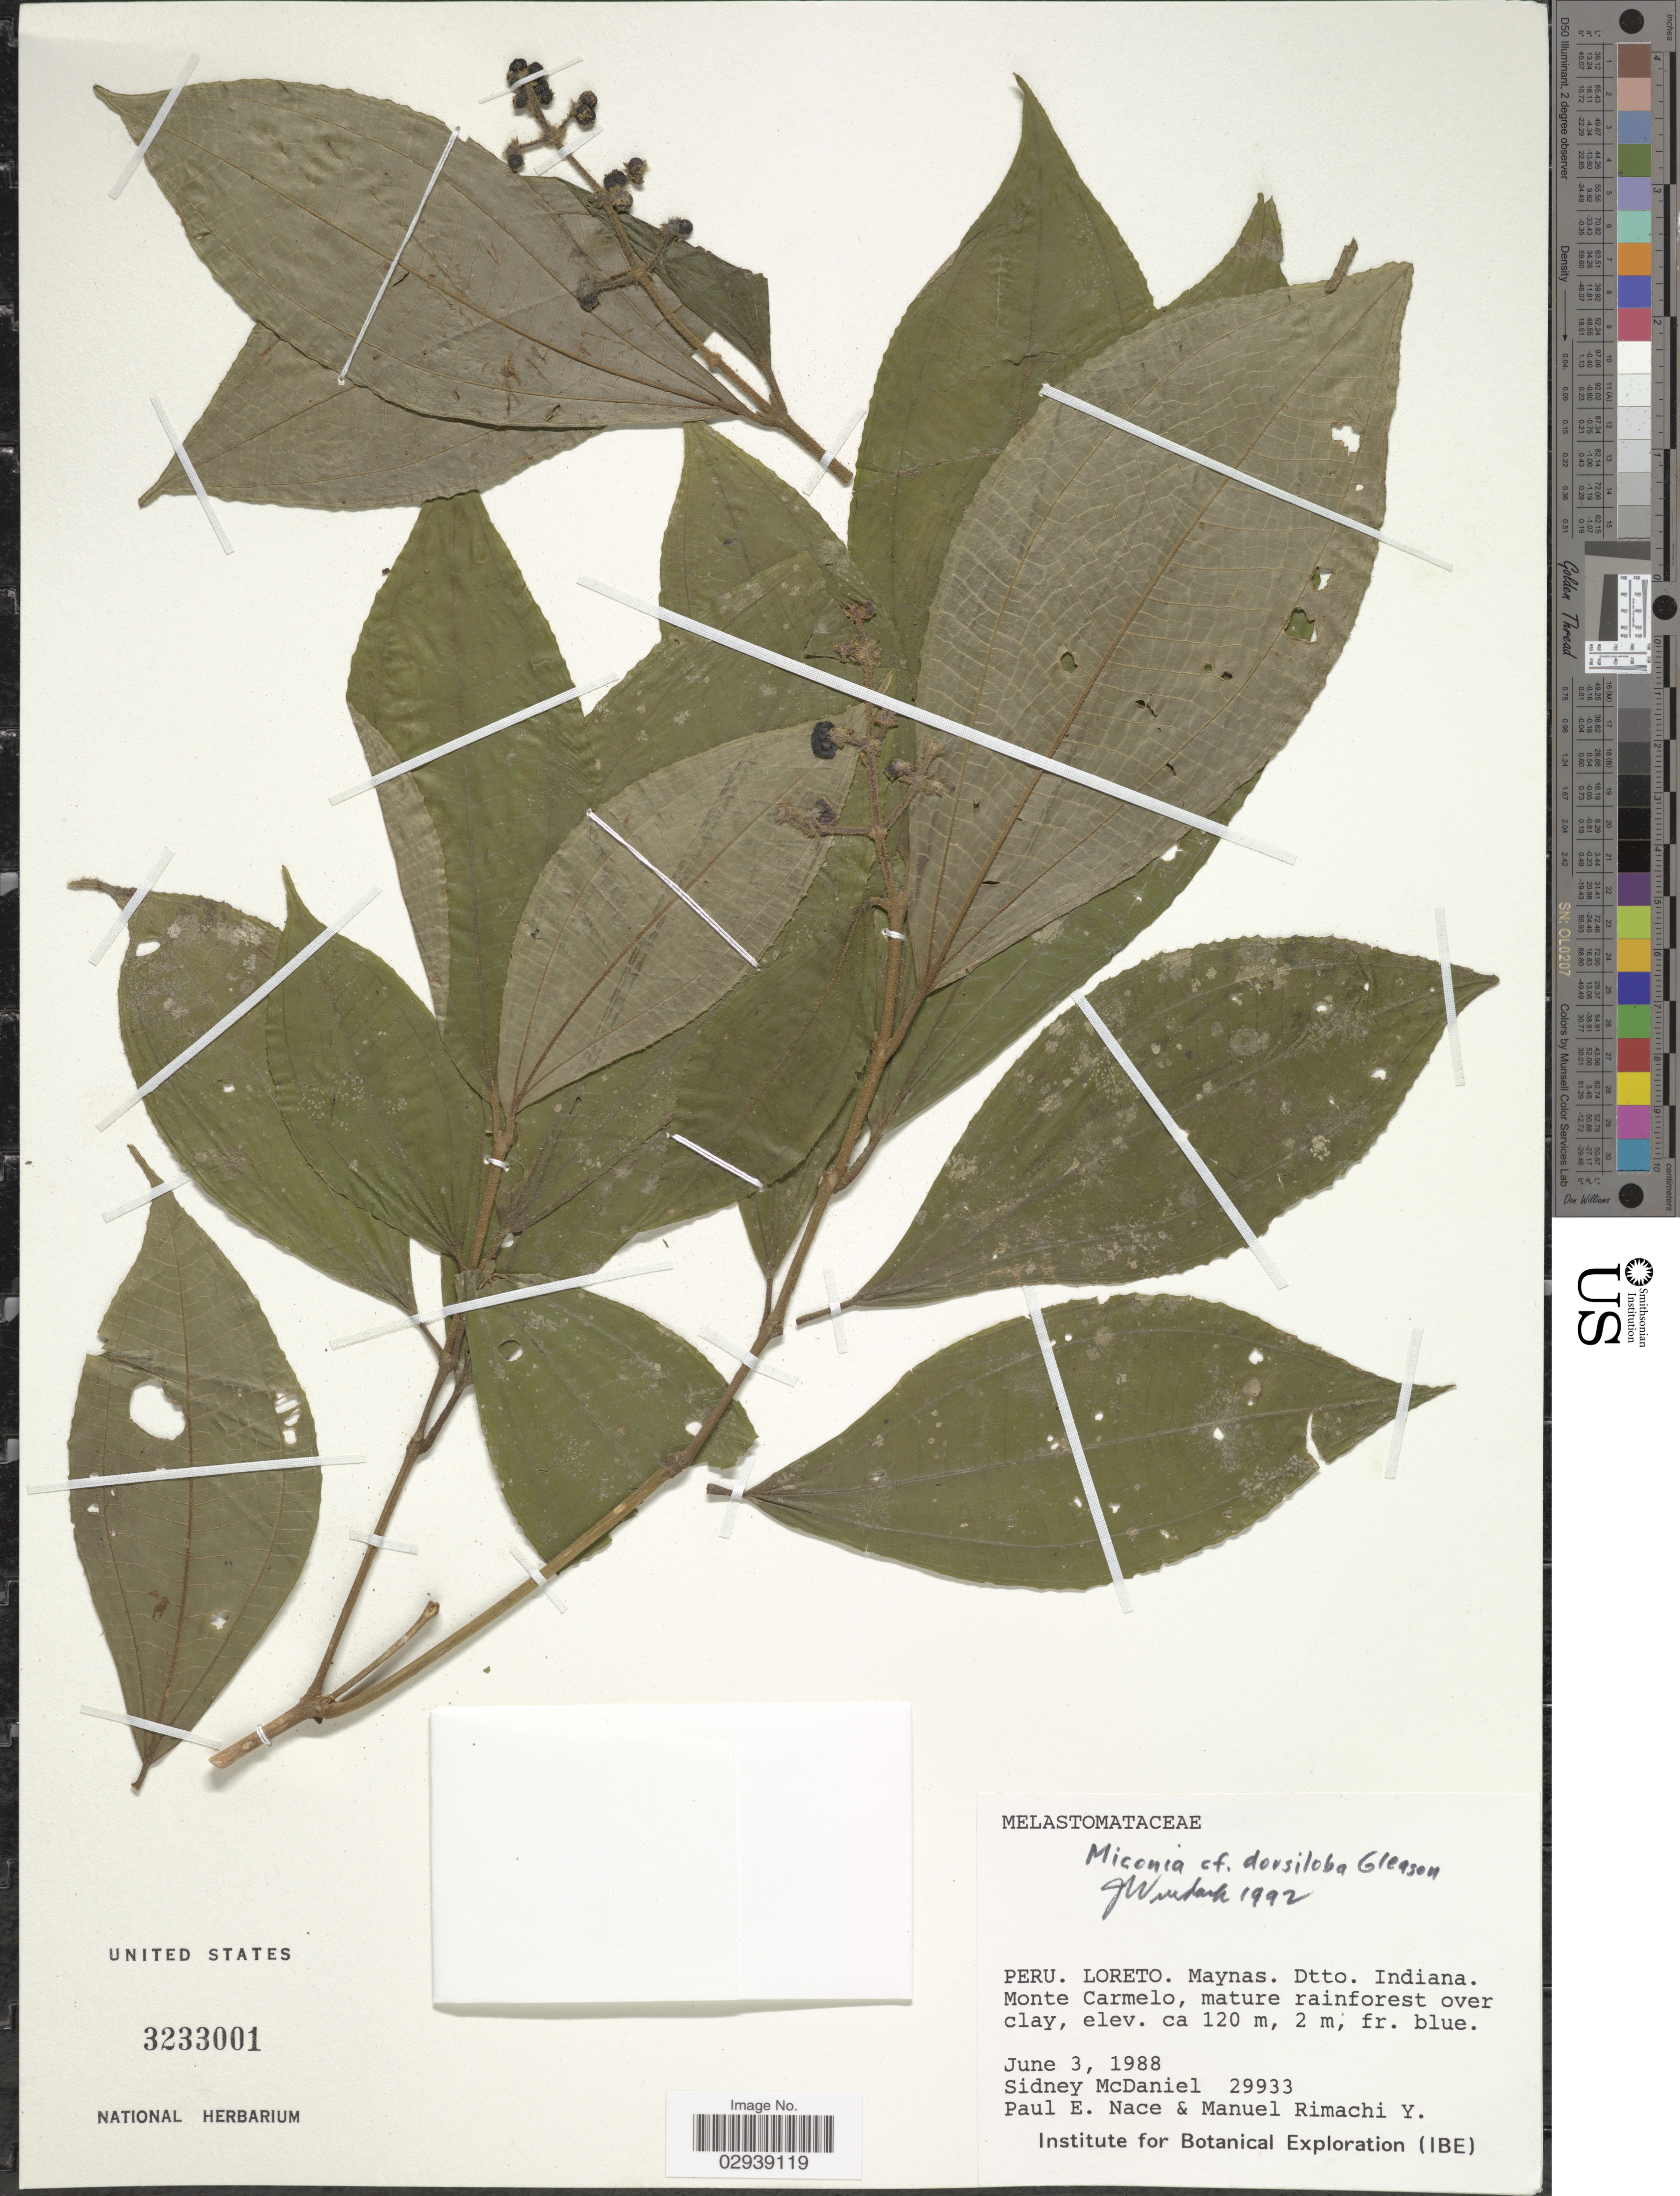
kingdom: Plantae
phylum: Tracheophyta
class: Magnoliopsida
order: Myrtales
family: Melastomataceae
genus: Miconia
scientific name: Miconia dorsiloba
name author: Gleason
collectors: S. McDaniel, P. Nace & M. Rimachi Y.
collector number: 29933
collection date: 1988-06-03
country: Peru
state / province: Loreto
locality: Maynas. Dtto. Indiana. Monte Carmelo, mature rainforest over clay.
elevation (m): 120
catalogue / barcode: US 3233001